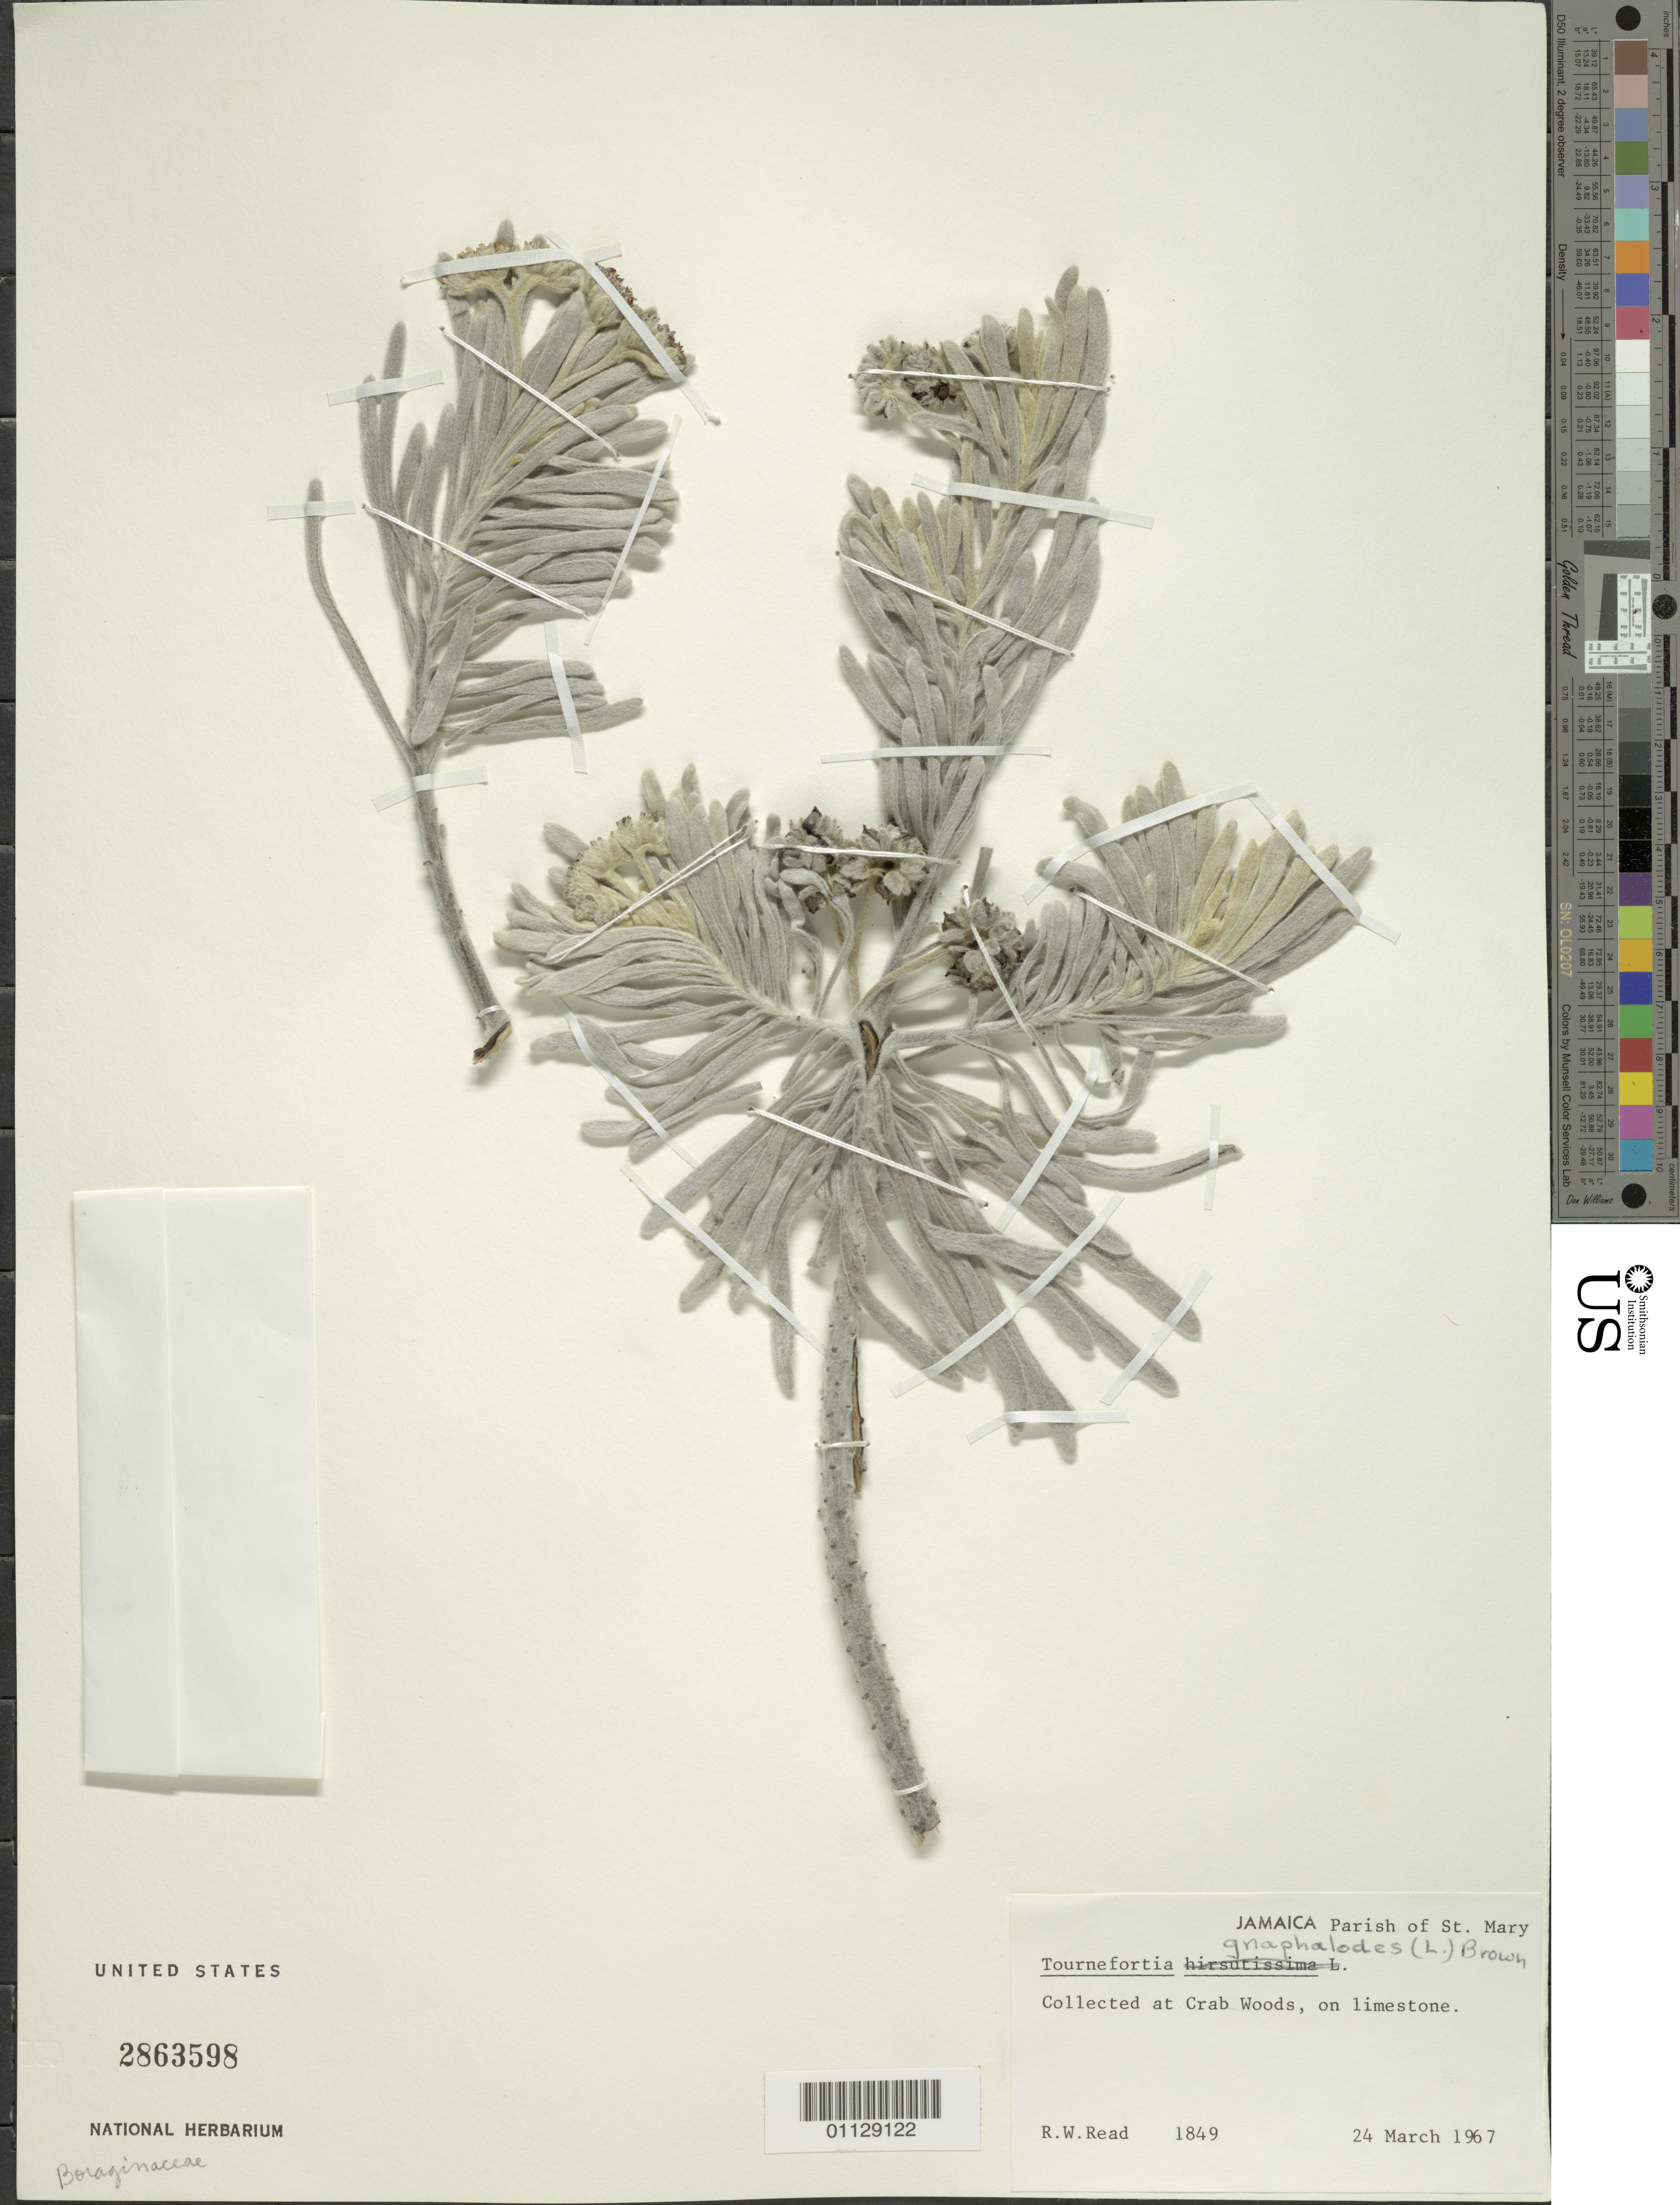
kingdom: Plantae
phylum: Tracheophyta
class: Magnoliopsida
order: Boraginales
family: Heliotropiaceae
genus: Tournefortia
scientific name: Tournefortia gnaphalodes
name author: (L.) R. Br.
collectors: R. W. Read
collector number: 1849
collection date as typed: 24 Mar 1967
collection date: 1967-03-24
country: Jamaica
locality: Collested at Crab woods, on limestone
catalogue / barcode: US 2863598